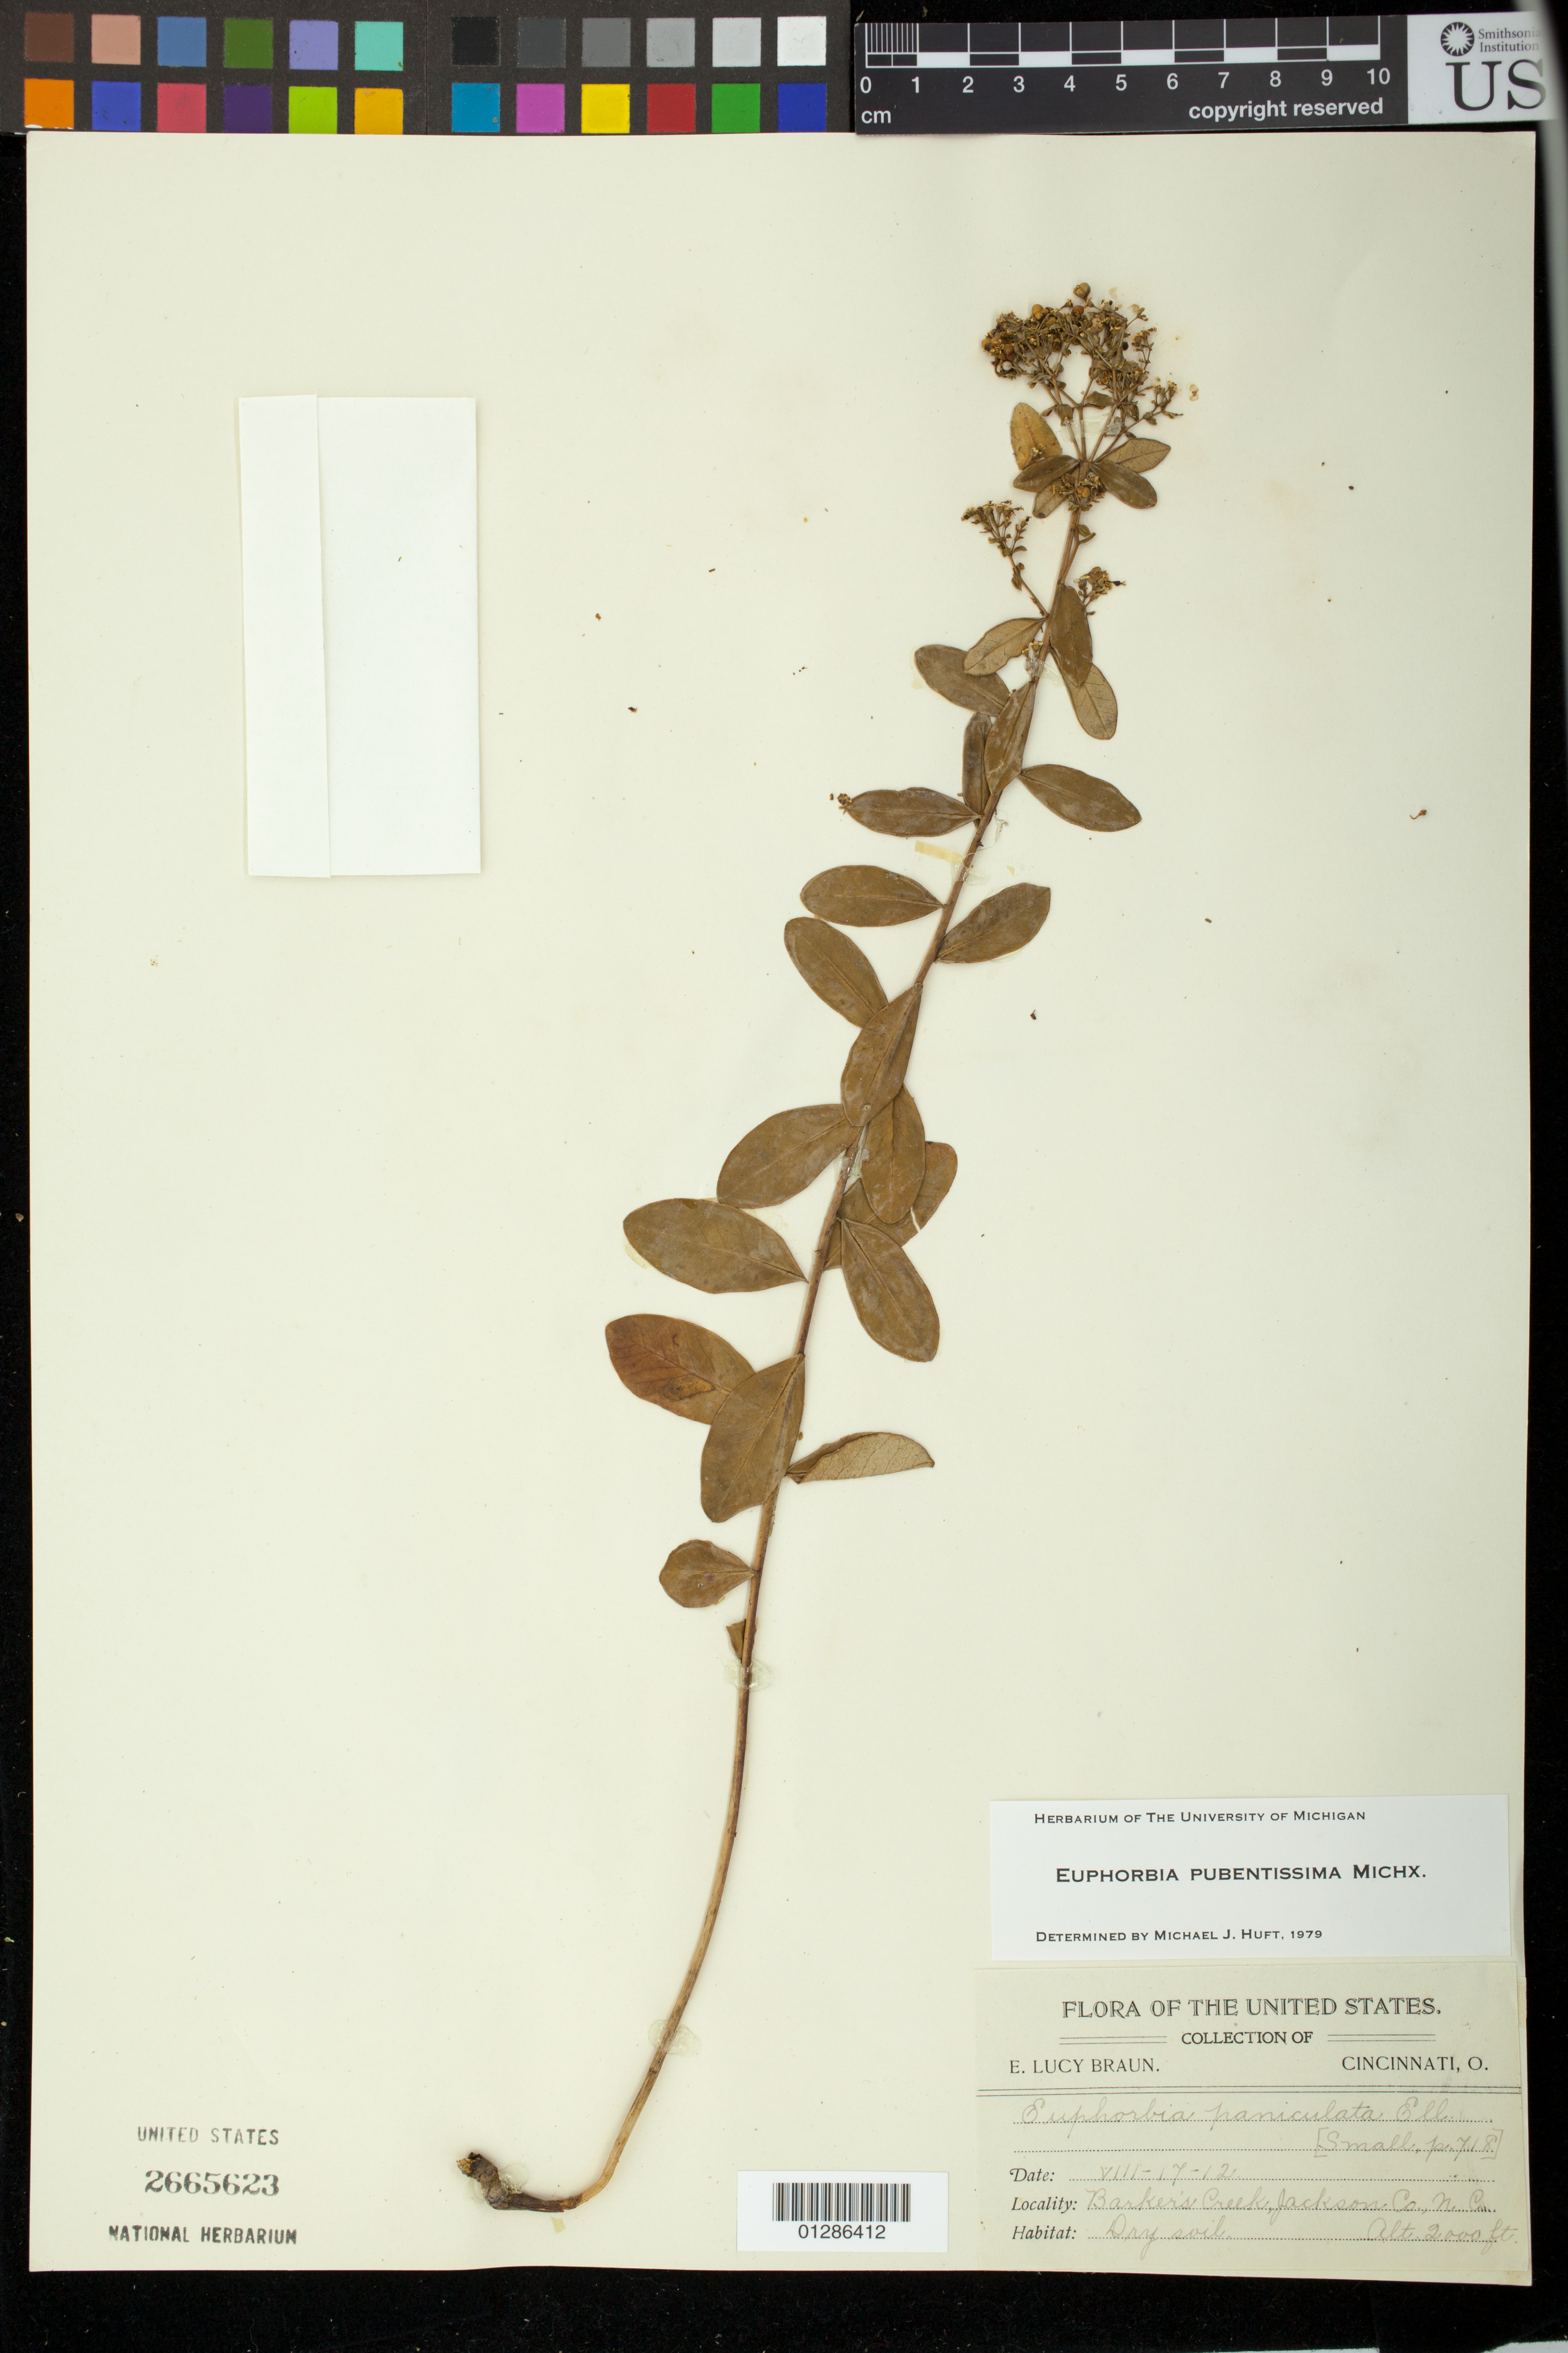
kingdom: Plantae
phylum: Tracheophyta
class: Magnoliopsida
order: Malpighiales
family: Euphorbiaceae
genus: Euphorbia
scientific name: Euphorbia pubentissima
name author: Michx.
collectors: E. L. Braun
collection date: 1912-08-17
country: United States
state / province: North Carolina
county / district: Jackson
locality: Barker's Creek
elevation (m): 610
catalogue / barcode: US 2665623